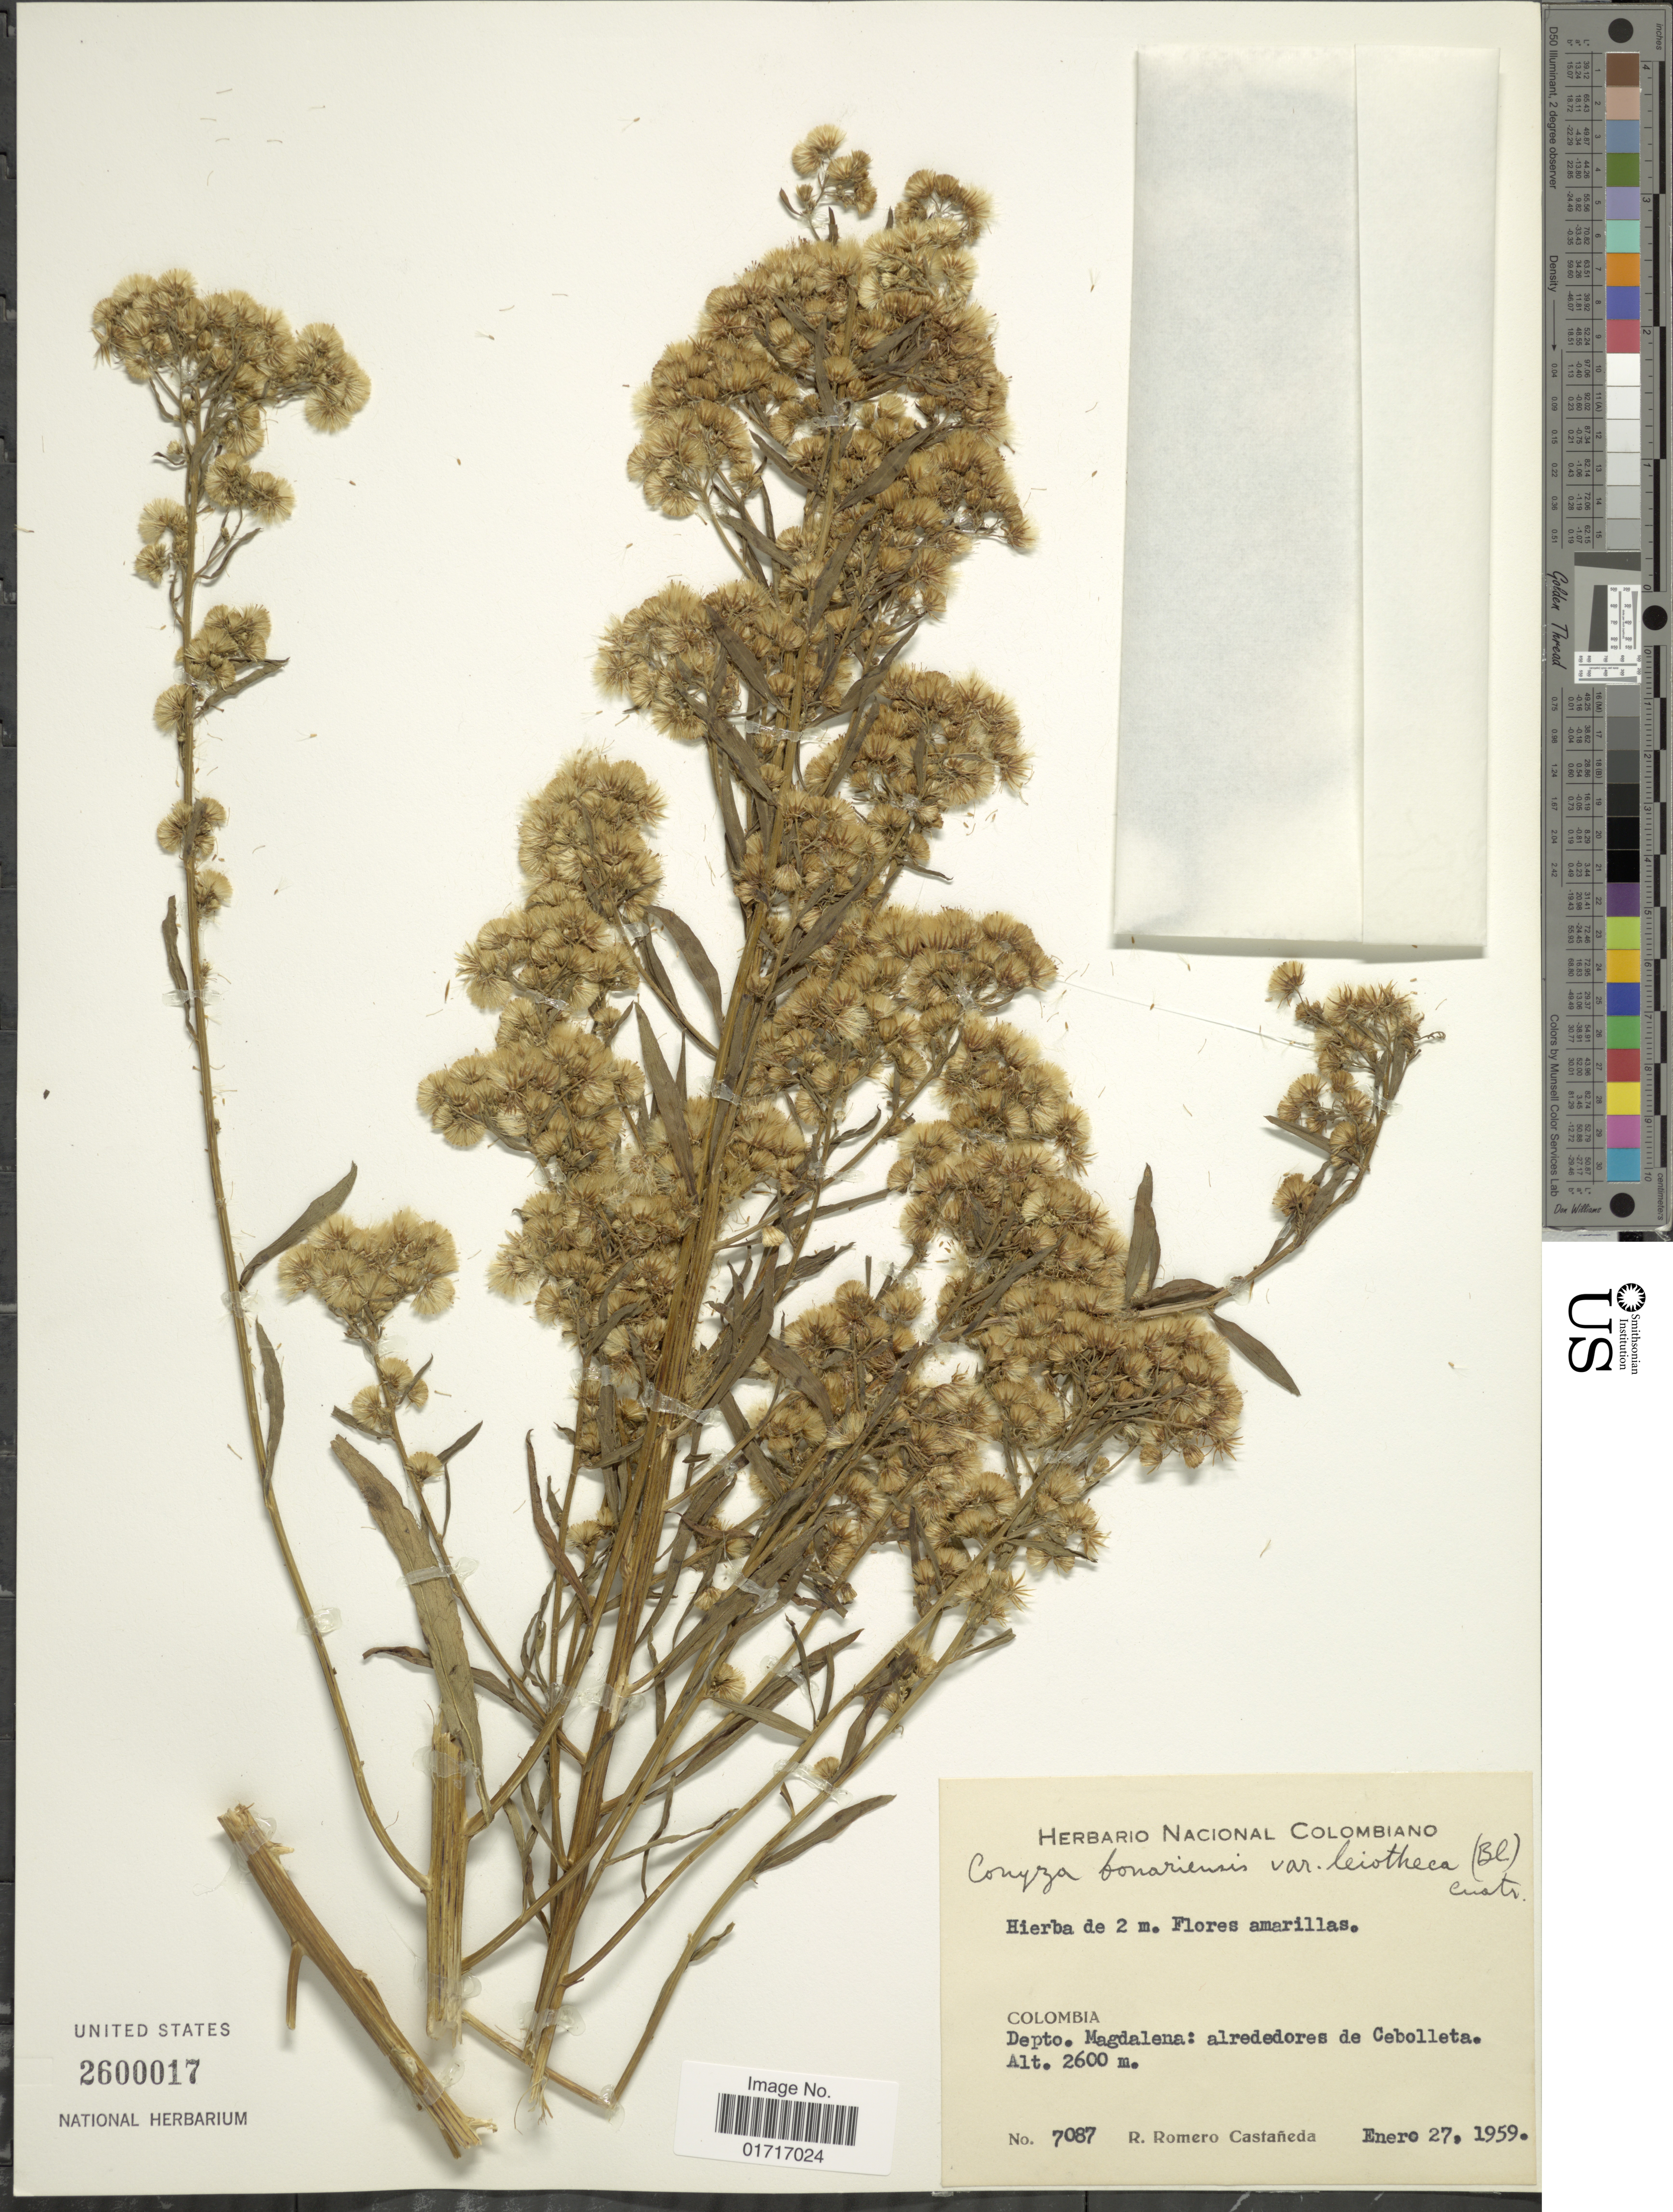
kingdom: Plantae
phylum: Tracheophyta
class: Magnoliopsida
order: Asterales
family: Asteraceae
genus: Conyza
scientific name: Conyza bonariensis var. leiotheca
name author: (S.F. Blake) Cuatrec.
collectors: R. Romero Castañeda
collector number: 7087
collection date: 1959-01-27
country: Colombia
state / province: Magdalena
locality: Depto. Magdalena: alrededores de Cebolleta.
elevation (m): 2600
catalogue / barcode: US 2600017